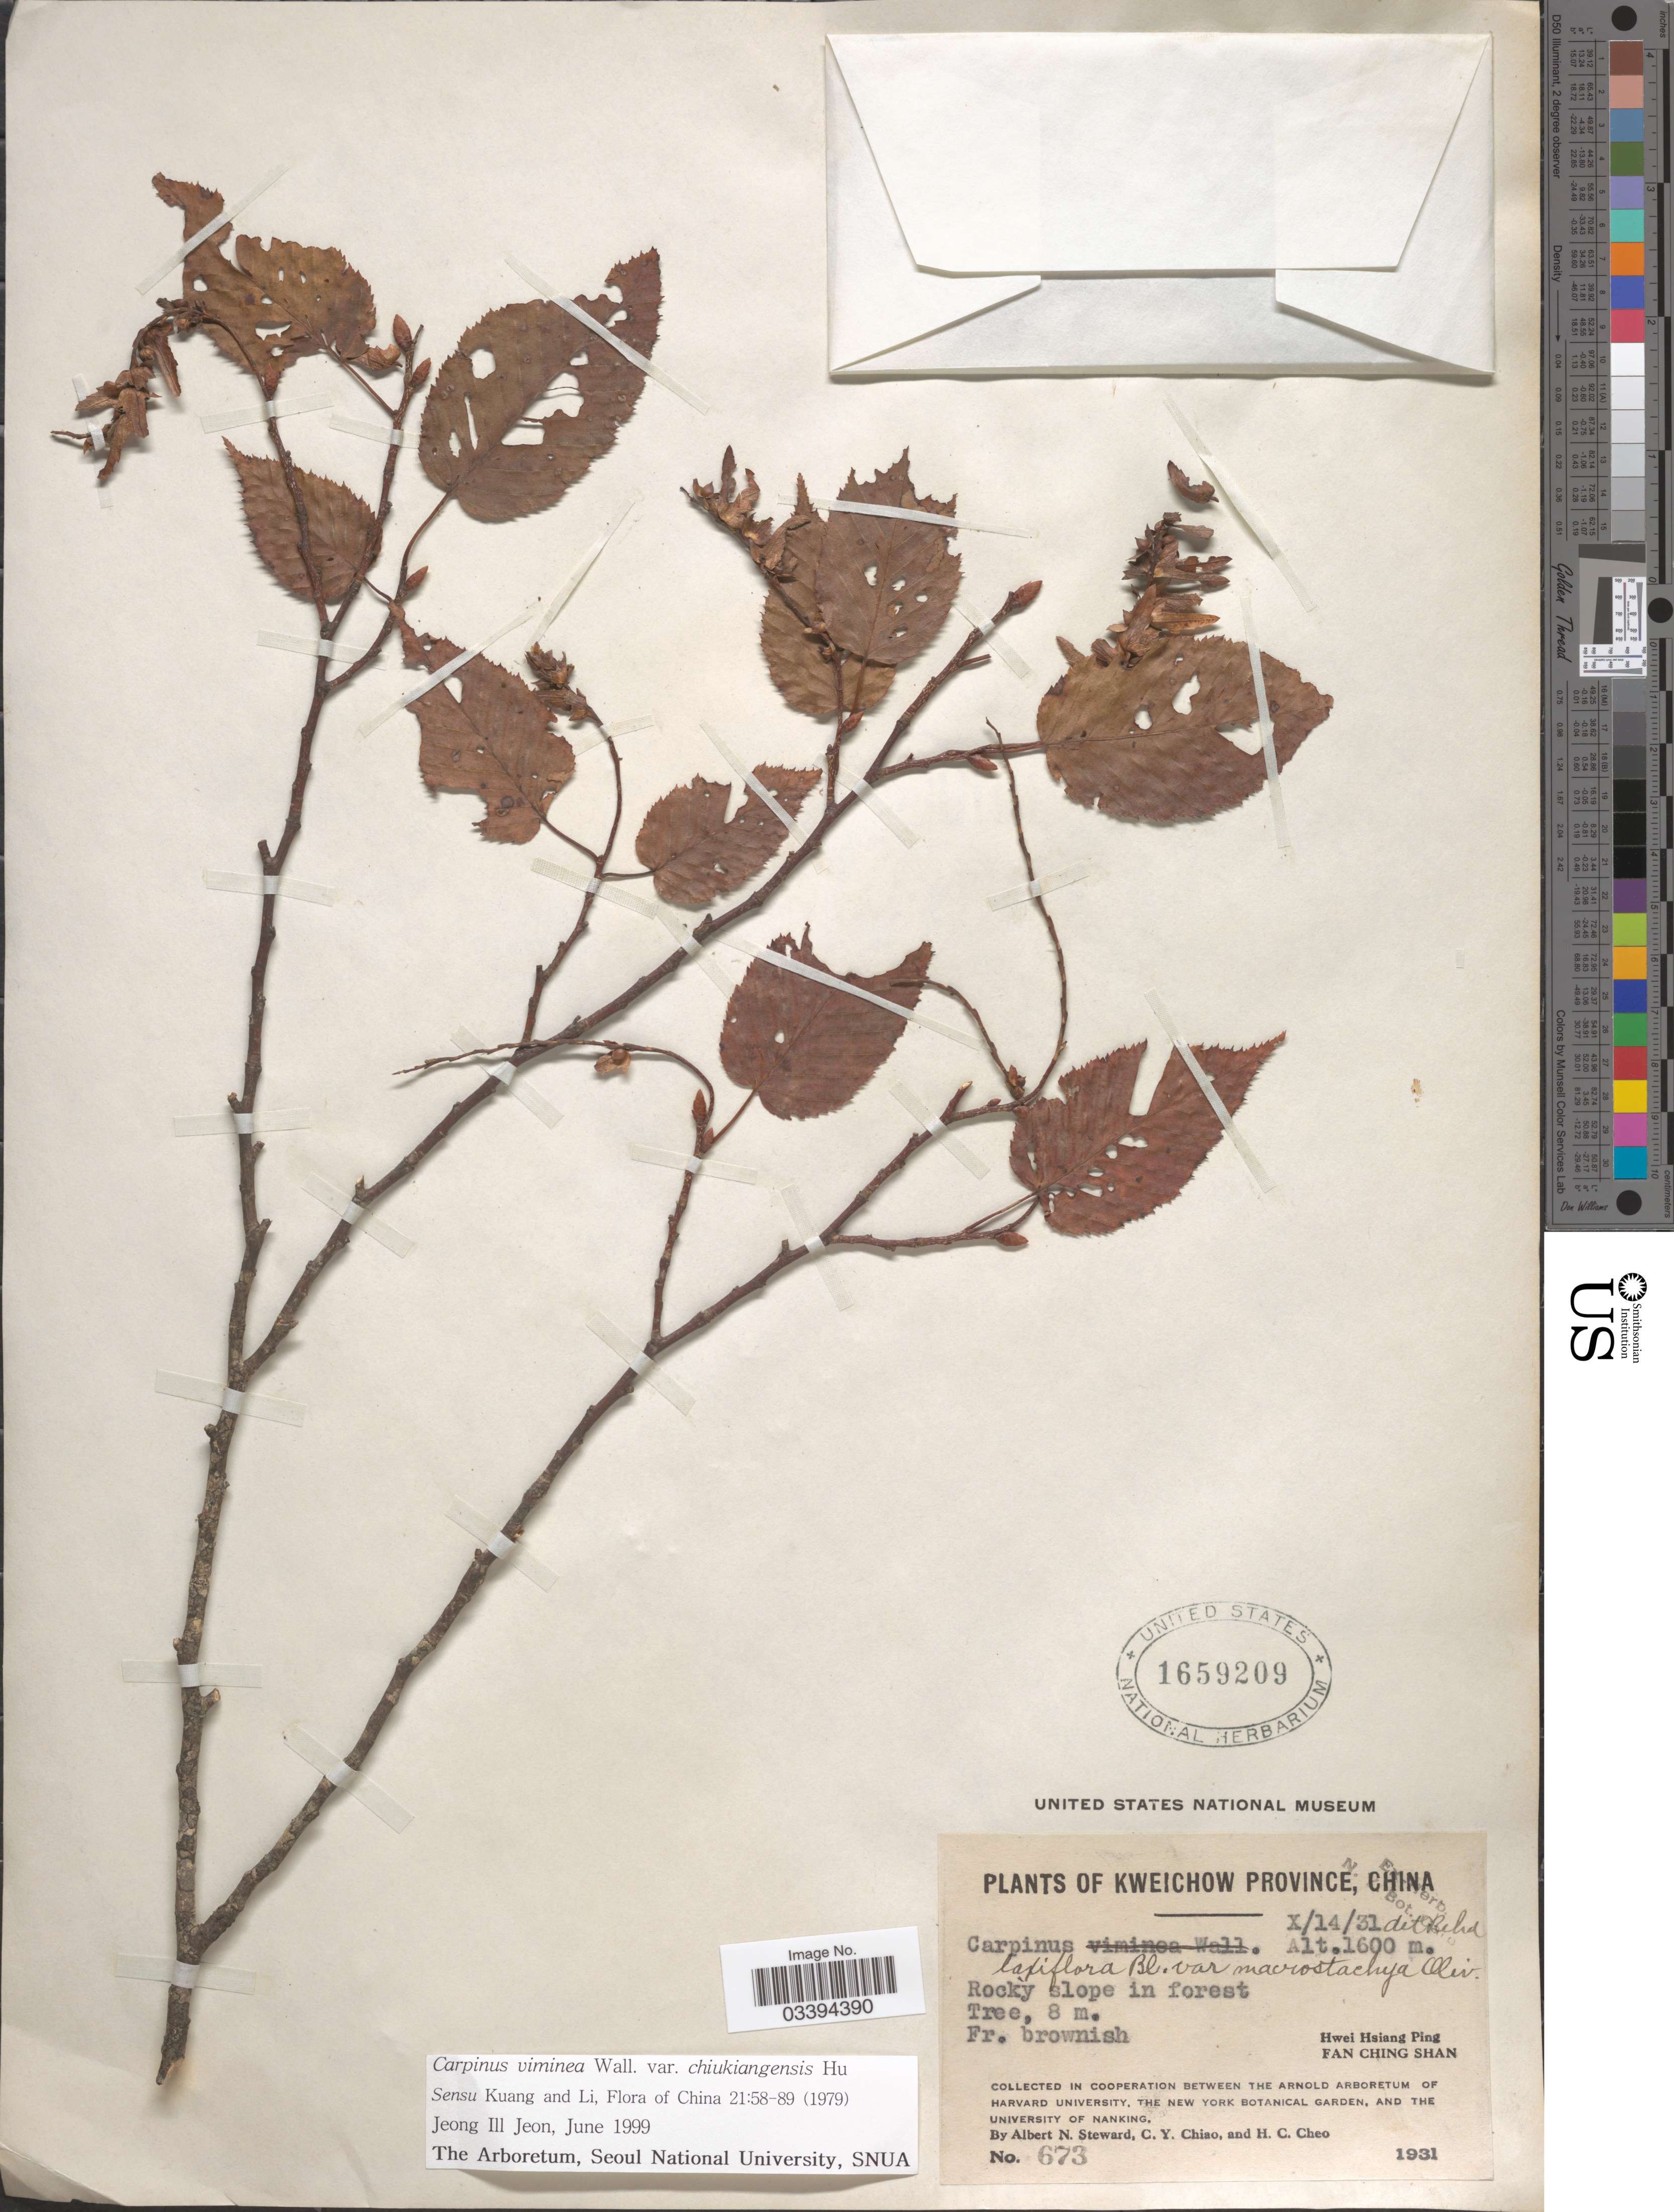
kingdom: Plantae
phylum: Tracheophyta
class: Magnoliopsida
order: Fagales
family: Betulaceae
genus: Carpinus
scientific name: Carpinus viminea var. chiukiangensis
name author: Hu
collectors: A. N. Steward, C. Y. Chiao & H. Cheo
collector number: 673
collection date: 1931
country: China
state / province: Guizhou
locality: Kweichow Province. Hwei Hsiang Ping. Fan Ching Shan.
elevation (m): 1600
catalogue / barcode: US 1659209